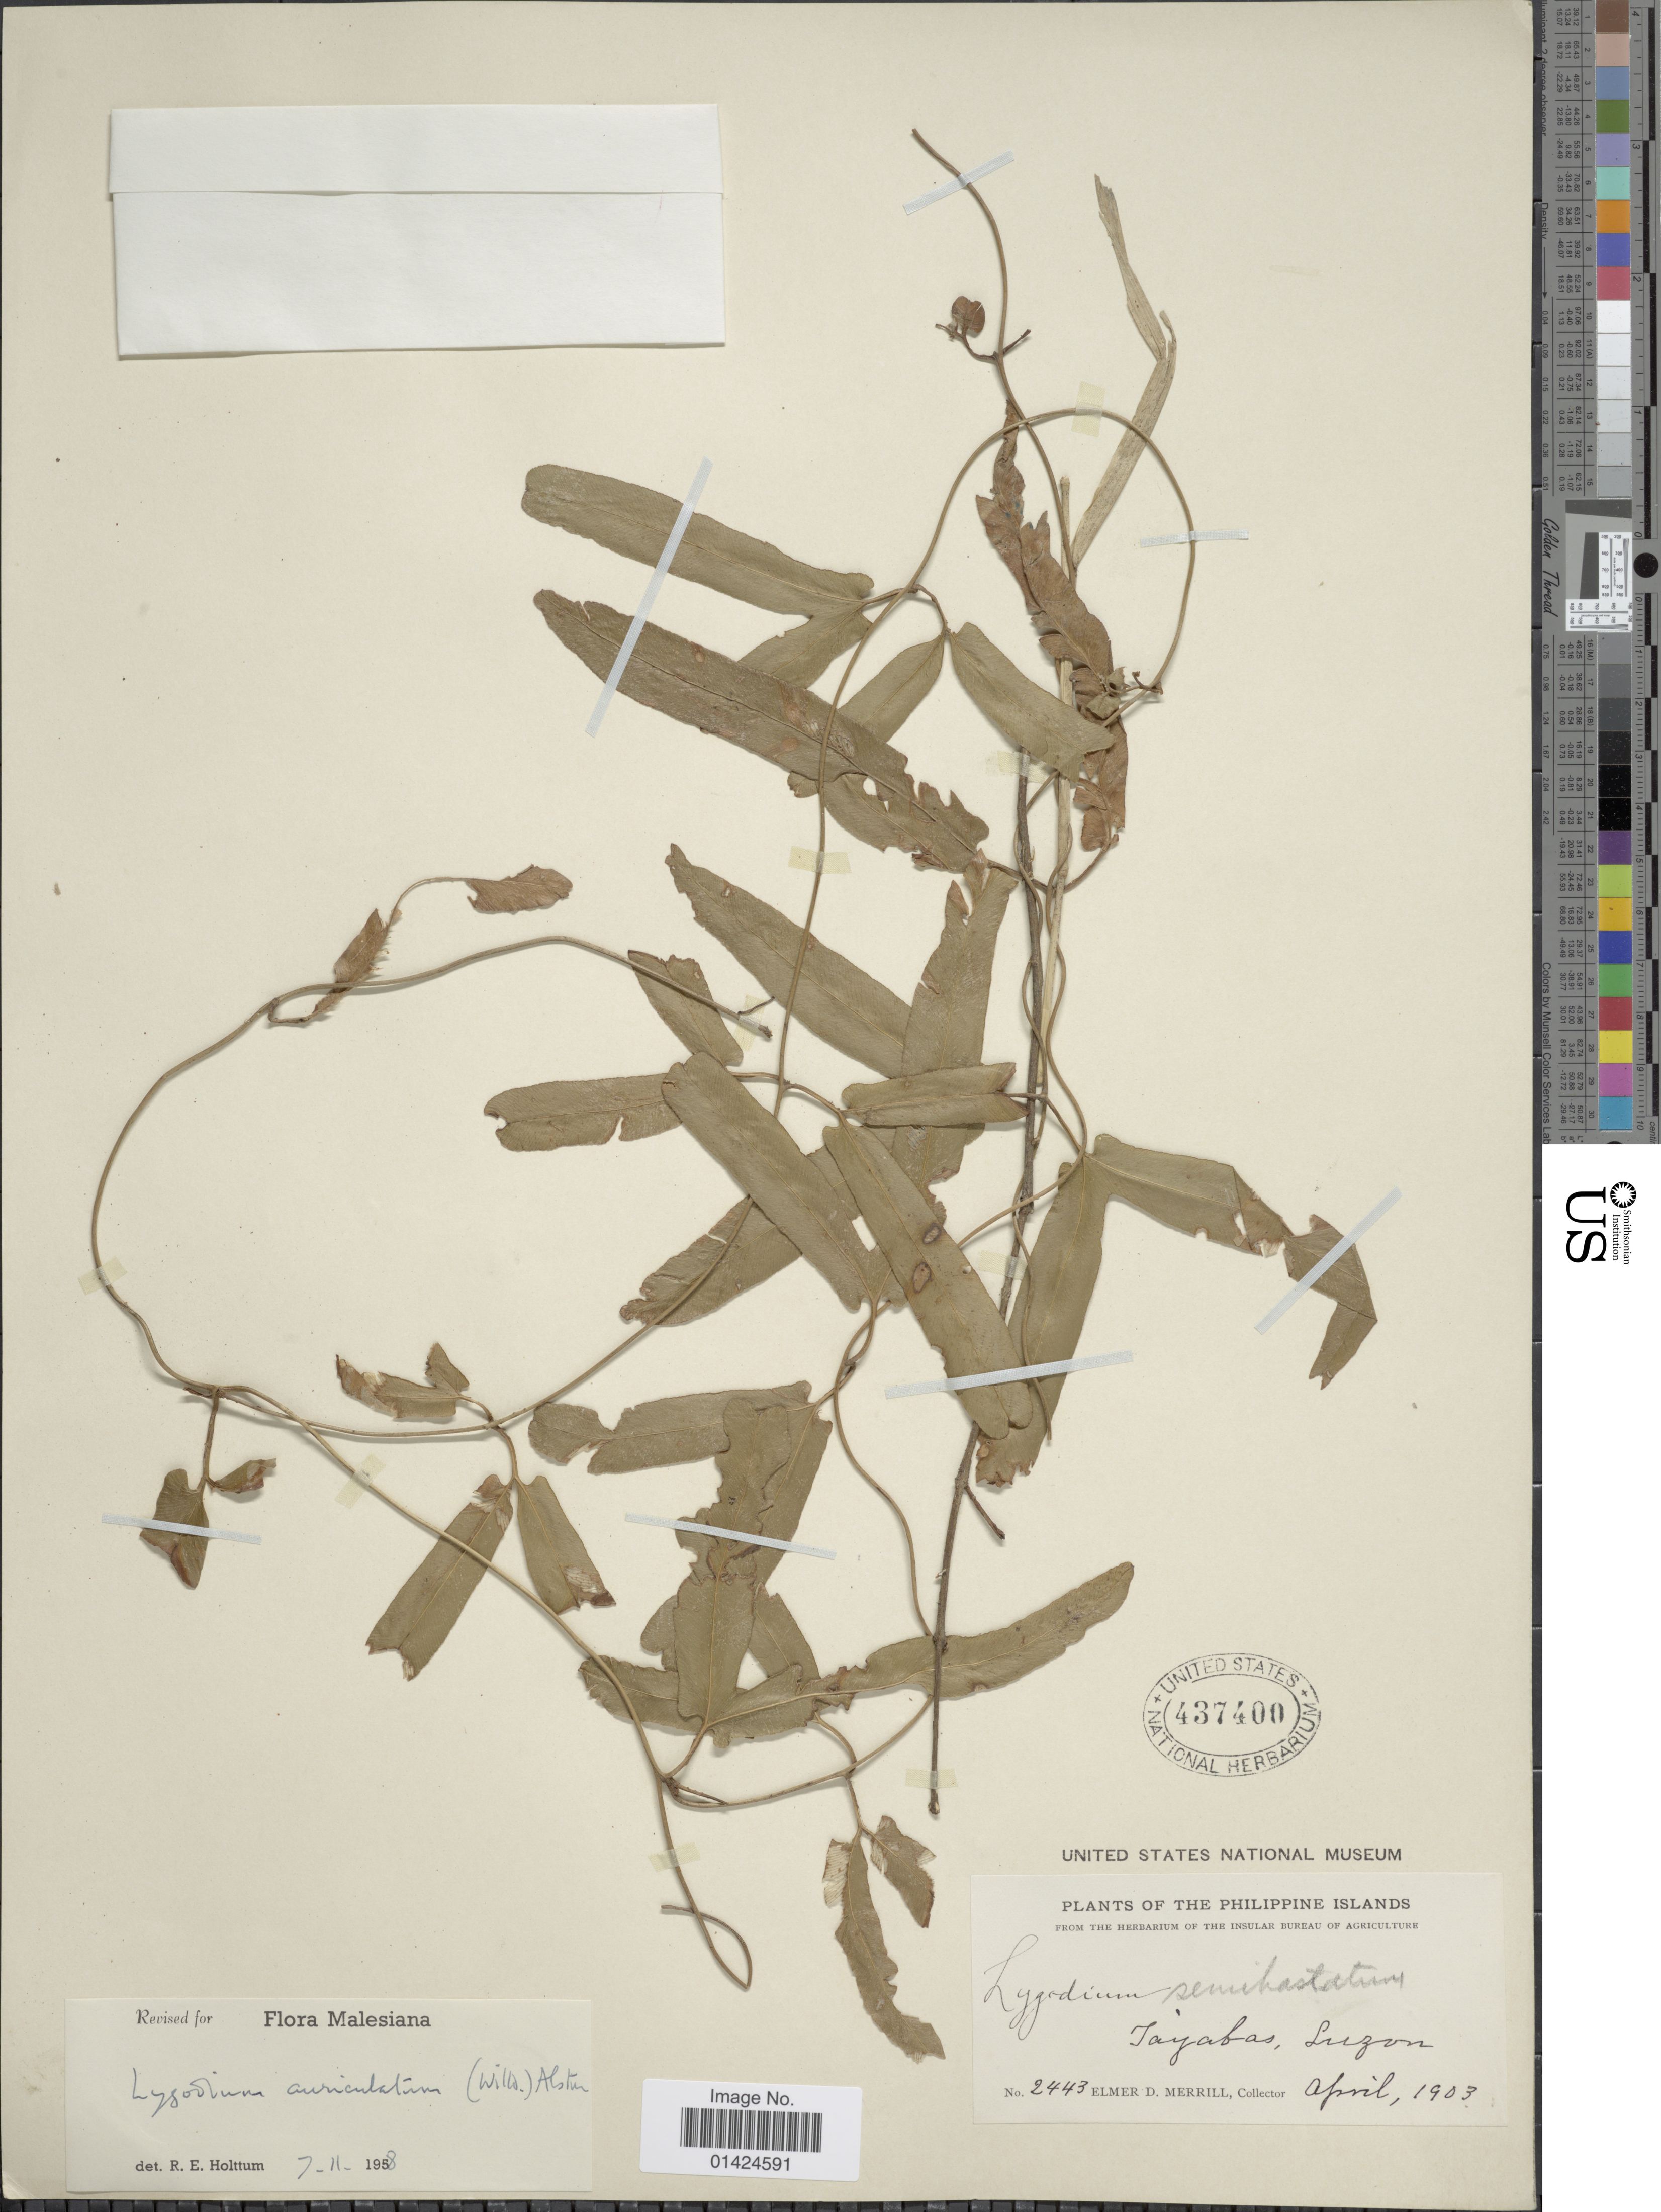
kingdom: Plantae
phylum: Tracheophyta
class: Polypodiopsida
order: Schizaeales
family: Lygodiaceae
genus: Lygodium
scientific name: Lygodium auriculatum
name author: (Willd.) Alston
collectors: E. D. Merrill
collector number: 2443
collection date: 1903-04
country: Philippines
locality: Tayabas, Luzon.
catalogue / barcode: US 437400